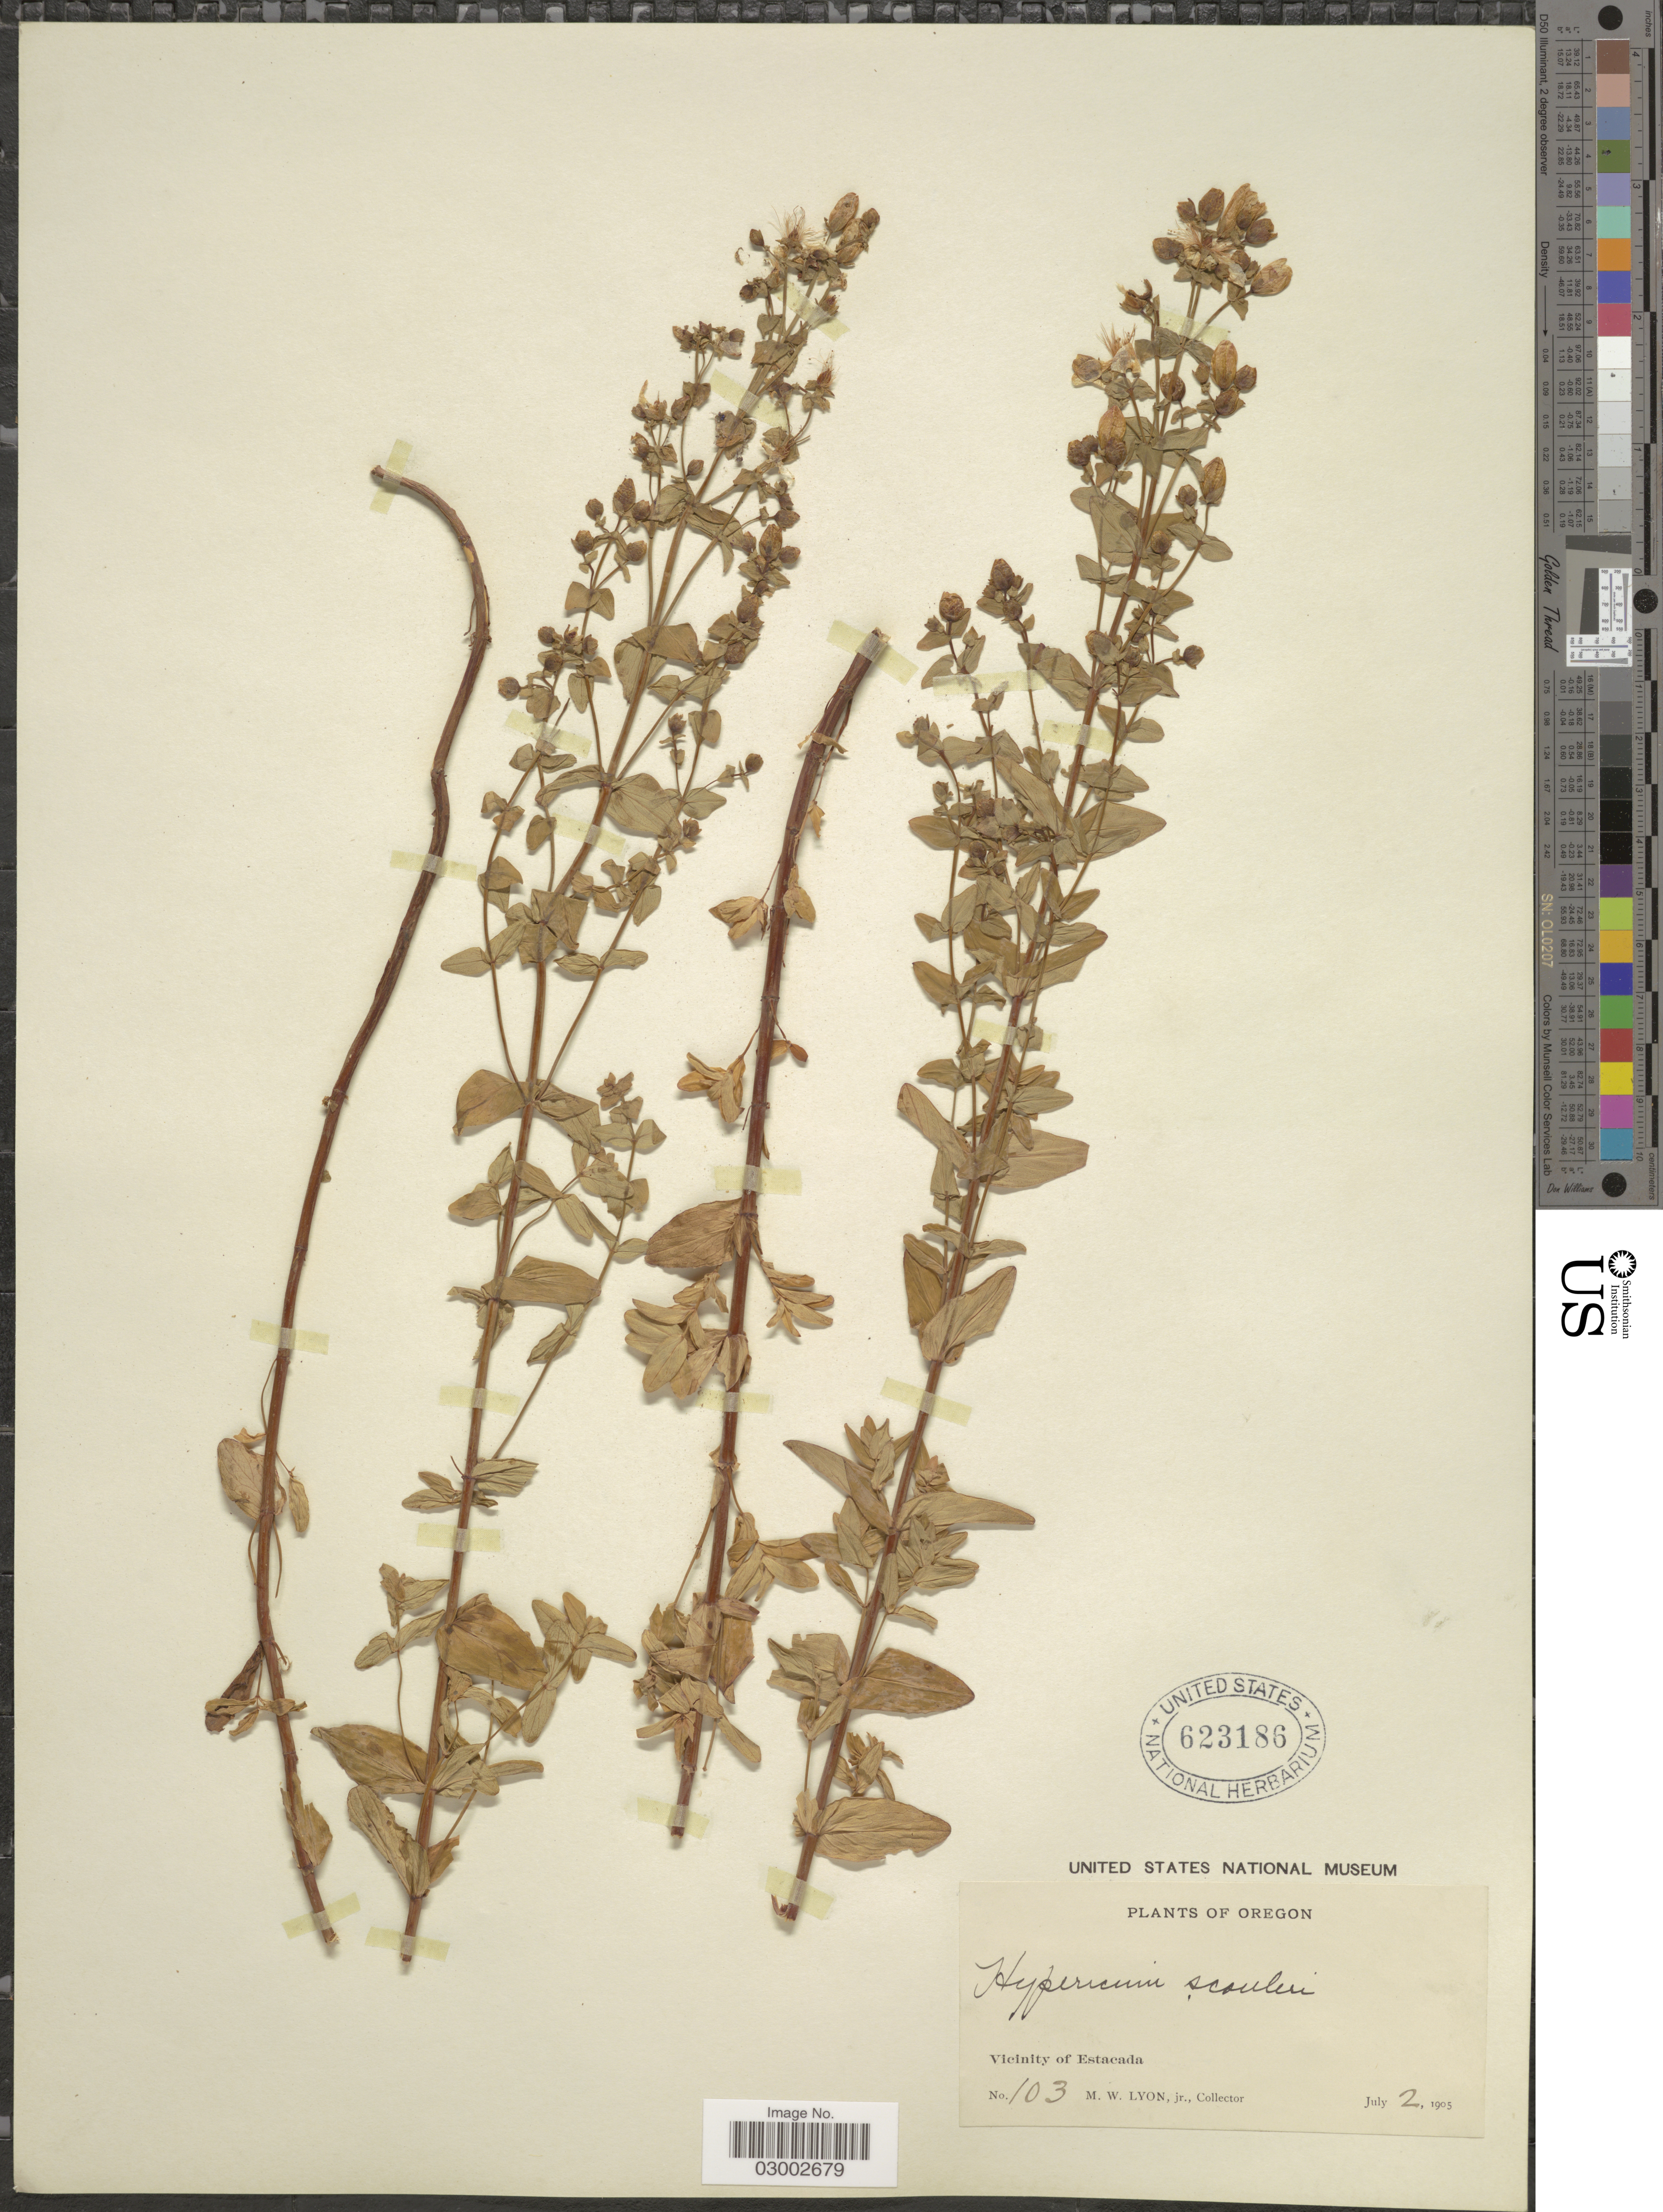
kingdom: Plantae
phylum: Tracheophyta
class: Magnoliopsida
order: Malpighiales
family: Hypericaceae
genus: Hypericum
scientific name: Hypericum scouleri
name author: Hook.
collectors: M. Lyon Jr.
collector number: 103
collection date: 1905-07-02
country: United States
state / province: Oregon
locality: Vicinity of Estacada.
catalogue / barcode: US 623186